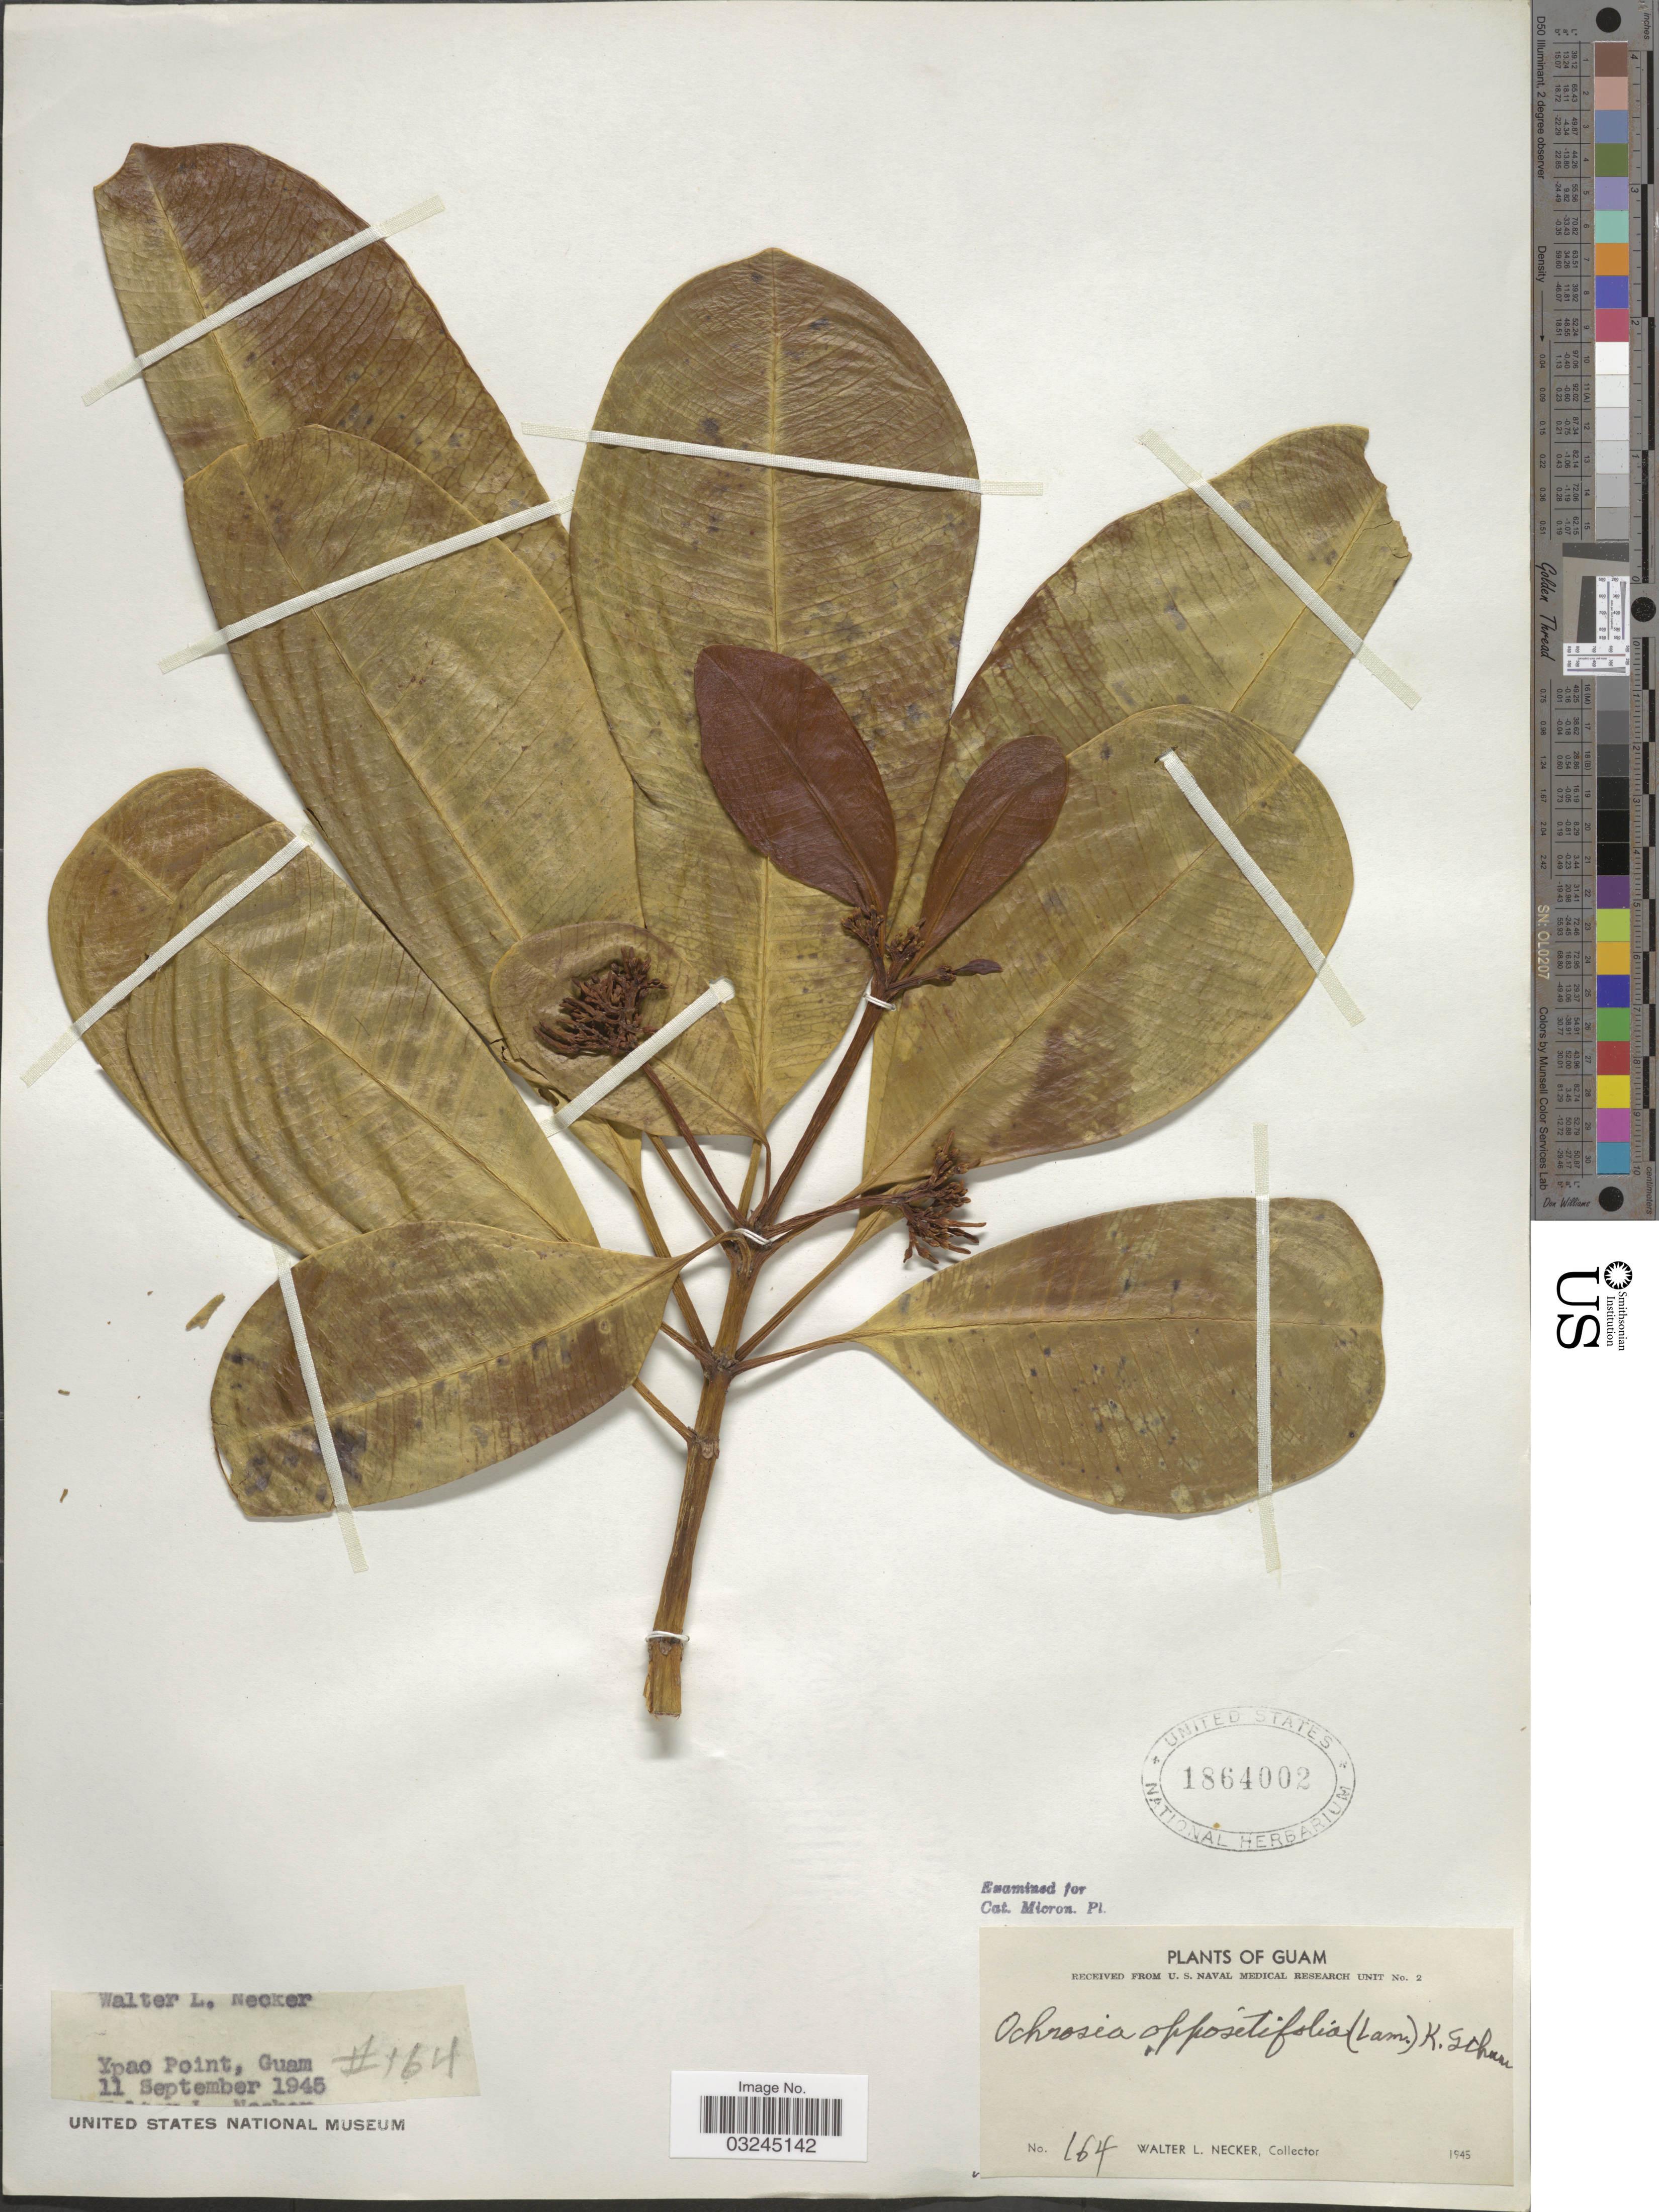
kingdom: Plantae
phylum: Tracheophyta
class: Magnoliopsida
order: Gentianales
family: Apocynaceae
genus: Ochrosia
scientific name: Ochrosia oppositifolia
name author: (Lam.) K. Schum.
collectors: W. L. Necker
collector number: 164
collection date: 1945-09-11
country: Guam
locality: Ypao Point.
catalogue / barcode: US 1864002